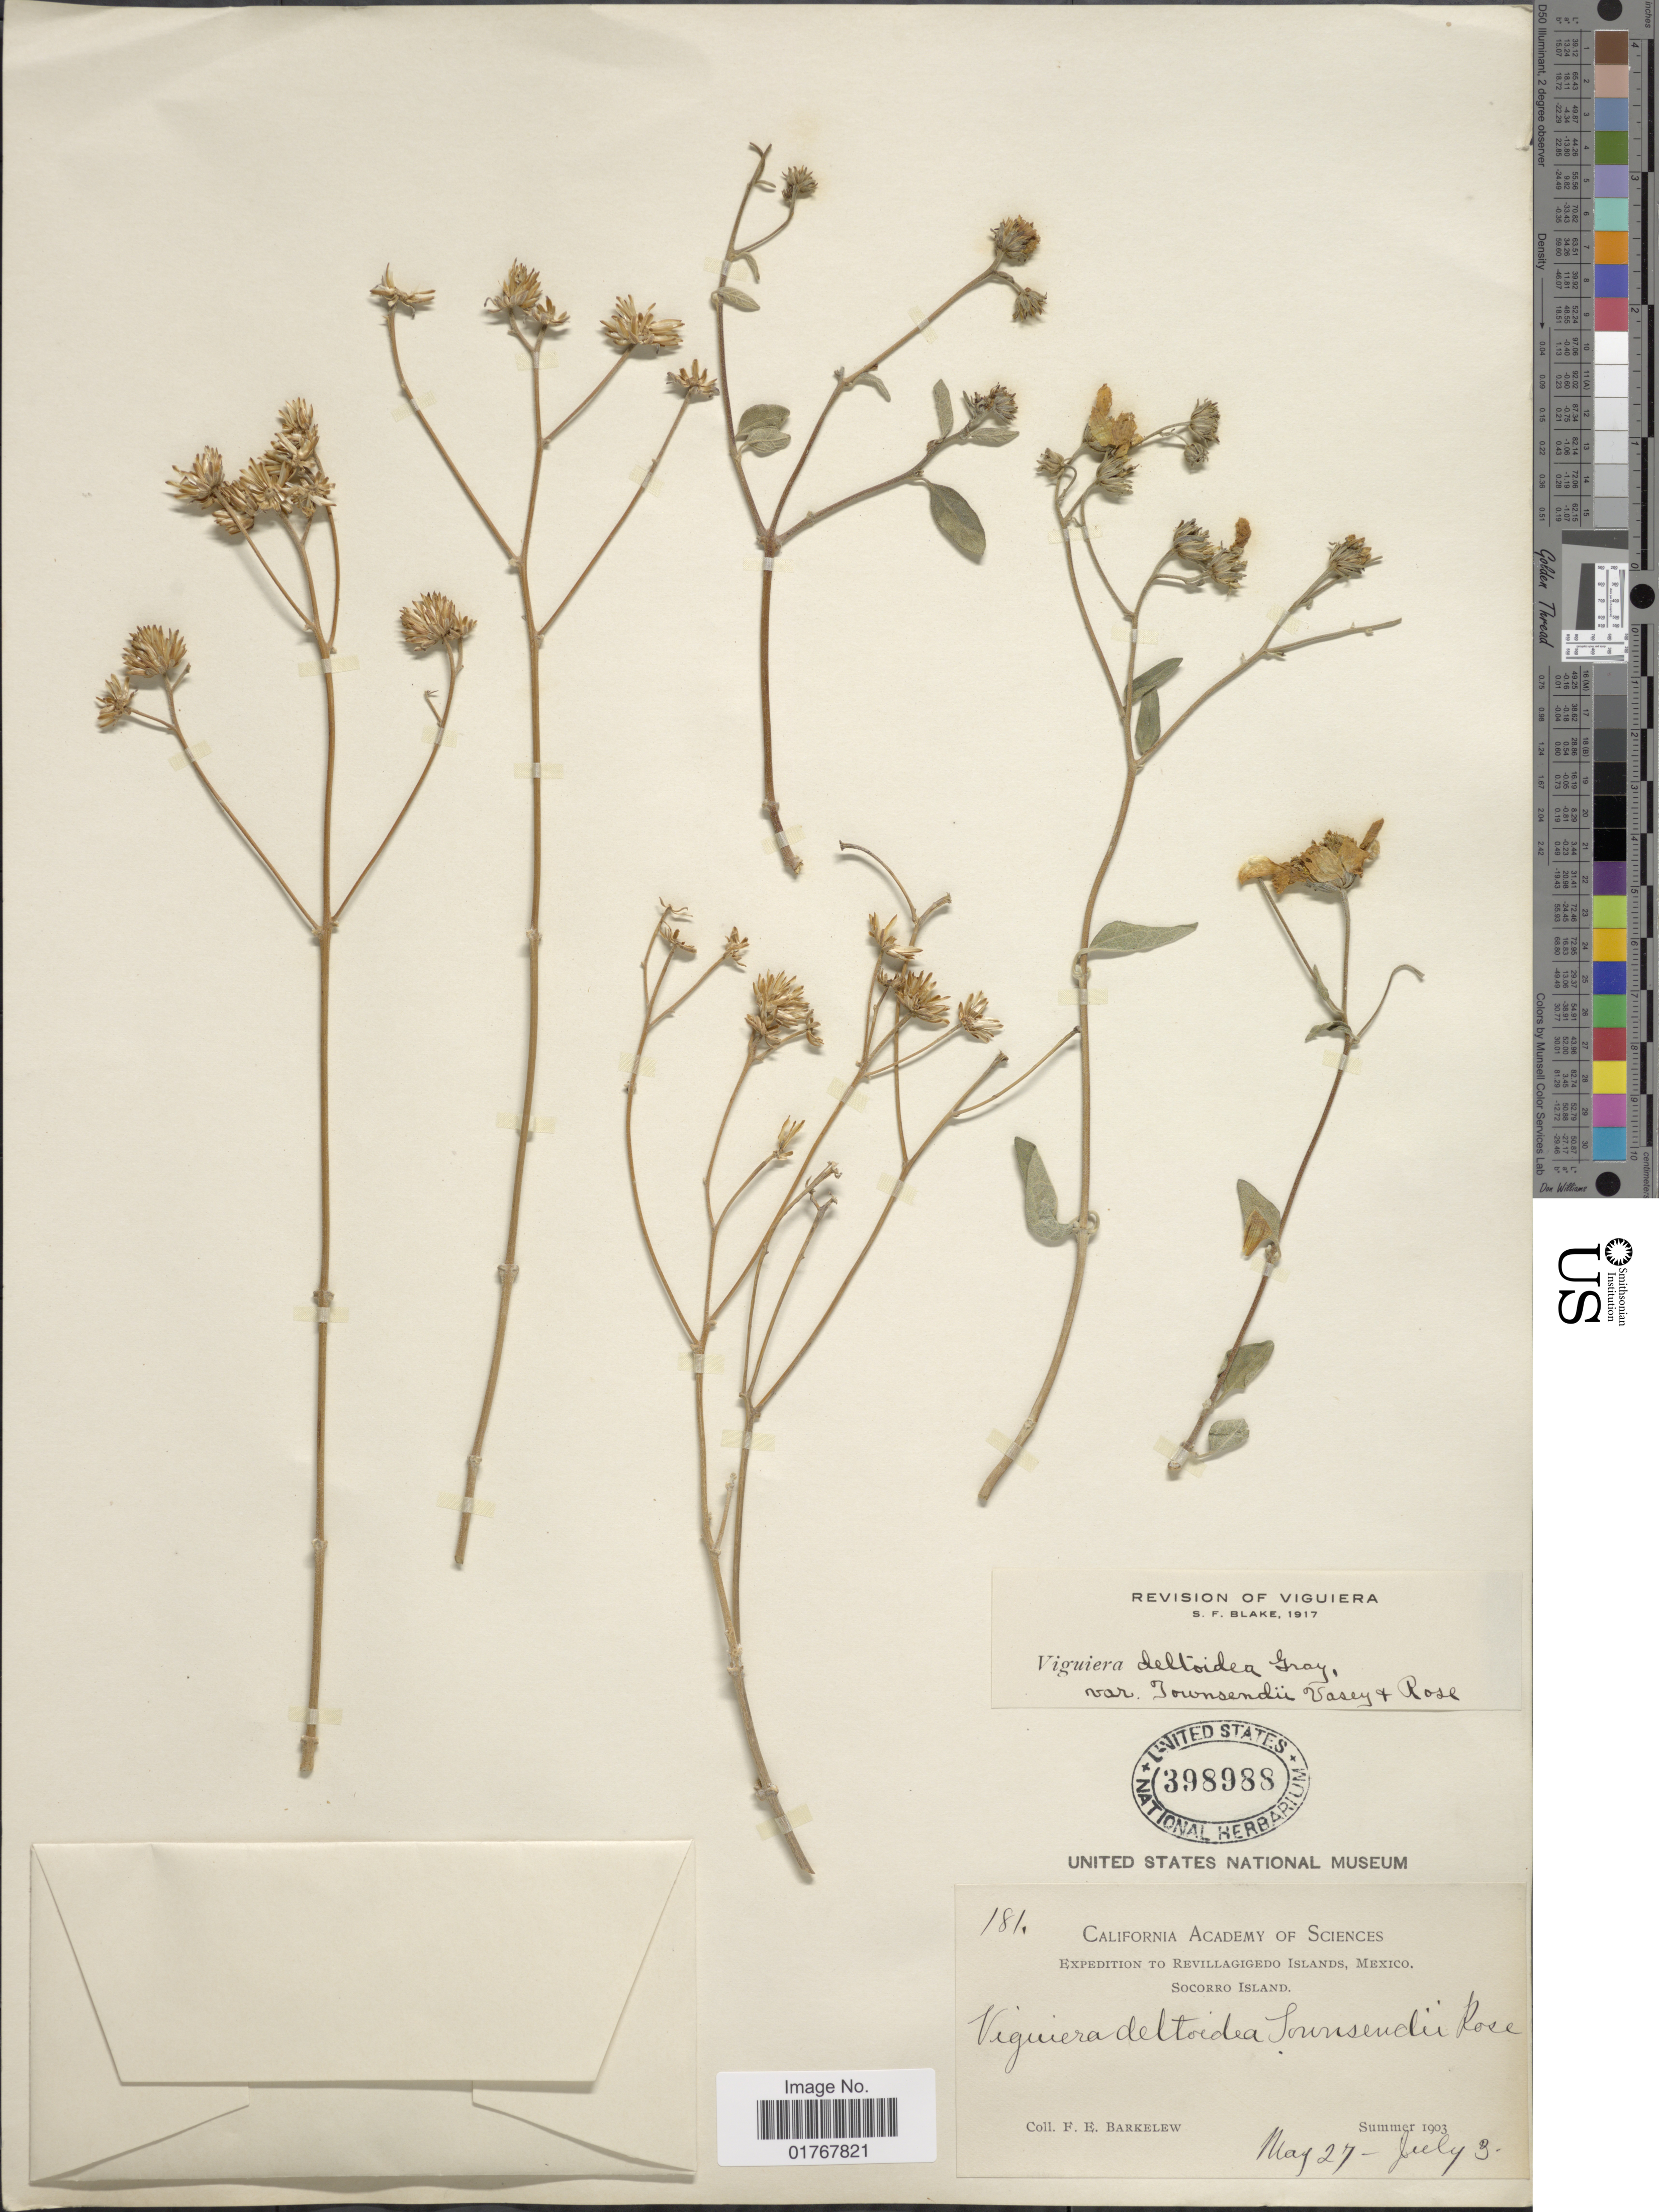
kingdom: Plantae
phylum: Tracheophyta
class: Magnoliopsida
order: Asterales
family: Asteraceae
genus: Viguiera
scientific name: Viguiera deltoidea var. townsendii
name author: Vasey & Rose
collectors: F. Barkelew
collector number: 181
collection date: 1903-05-27/1903-07-03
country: Mexico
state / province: Colima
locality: Revillagigedo Islands, Socorro Islands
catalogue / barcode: US 398988